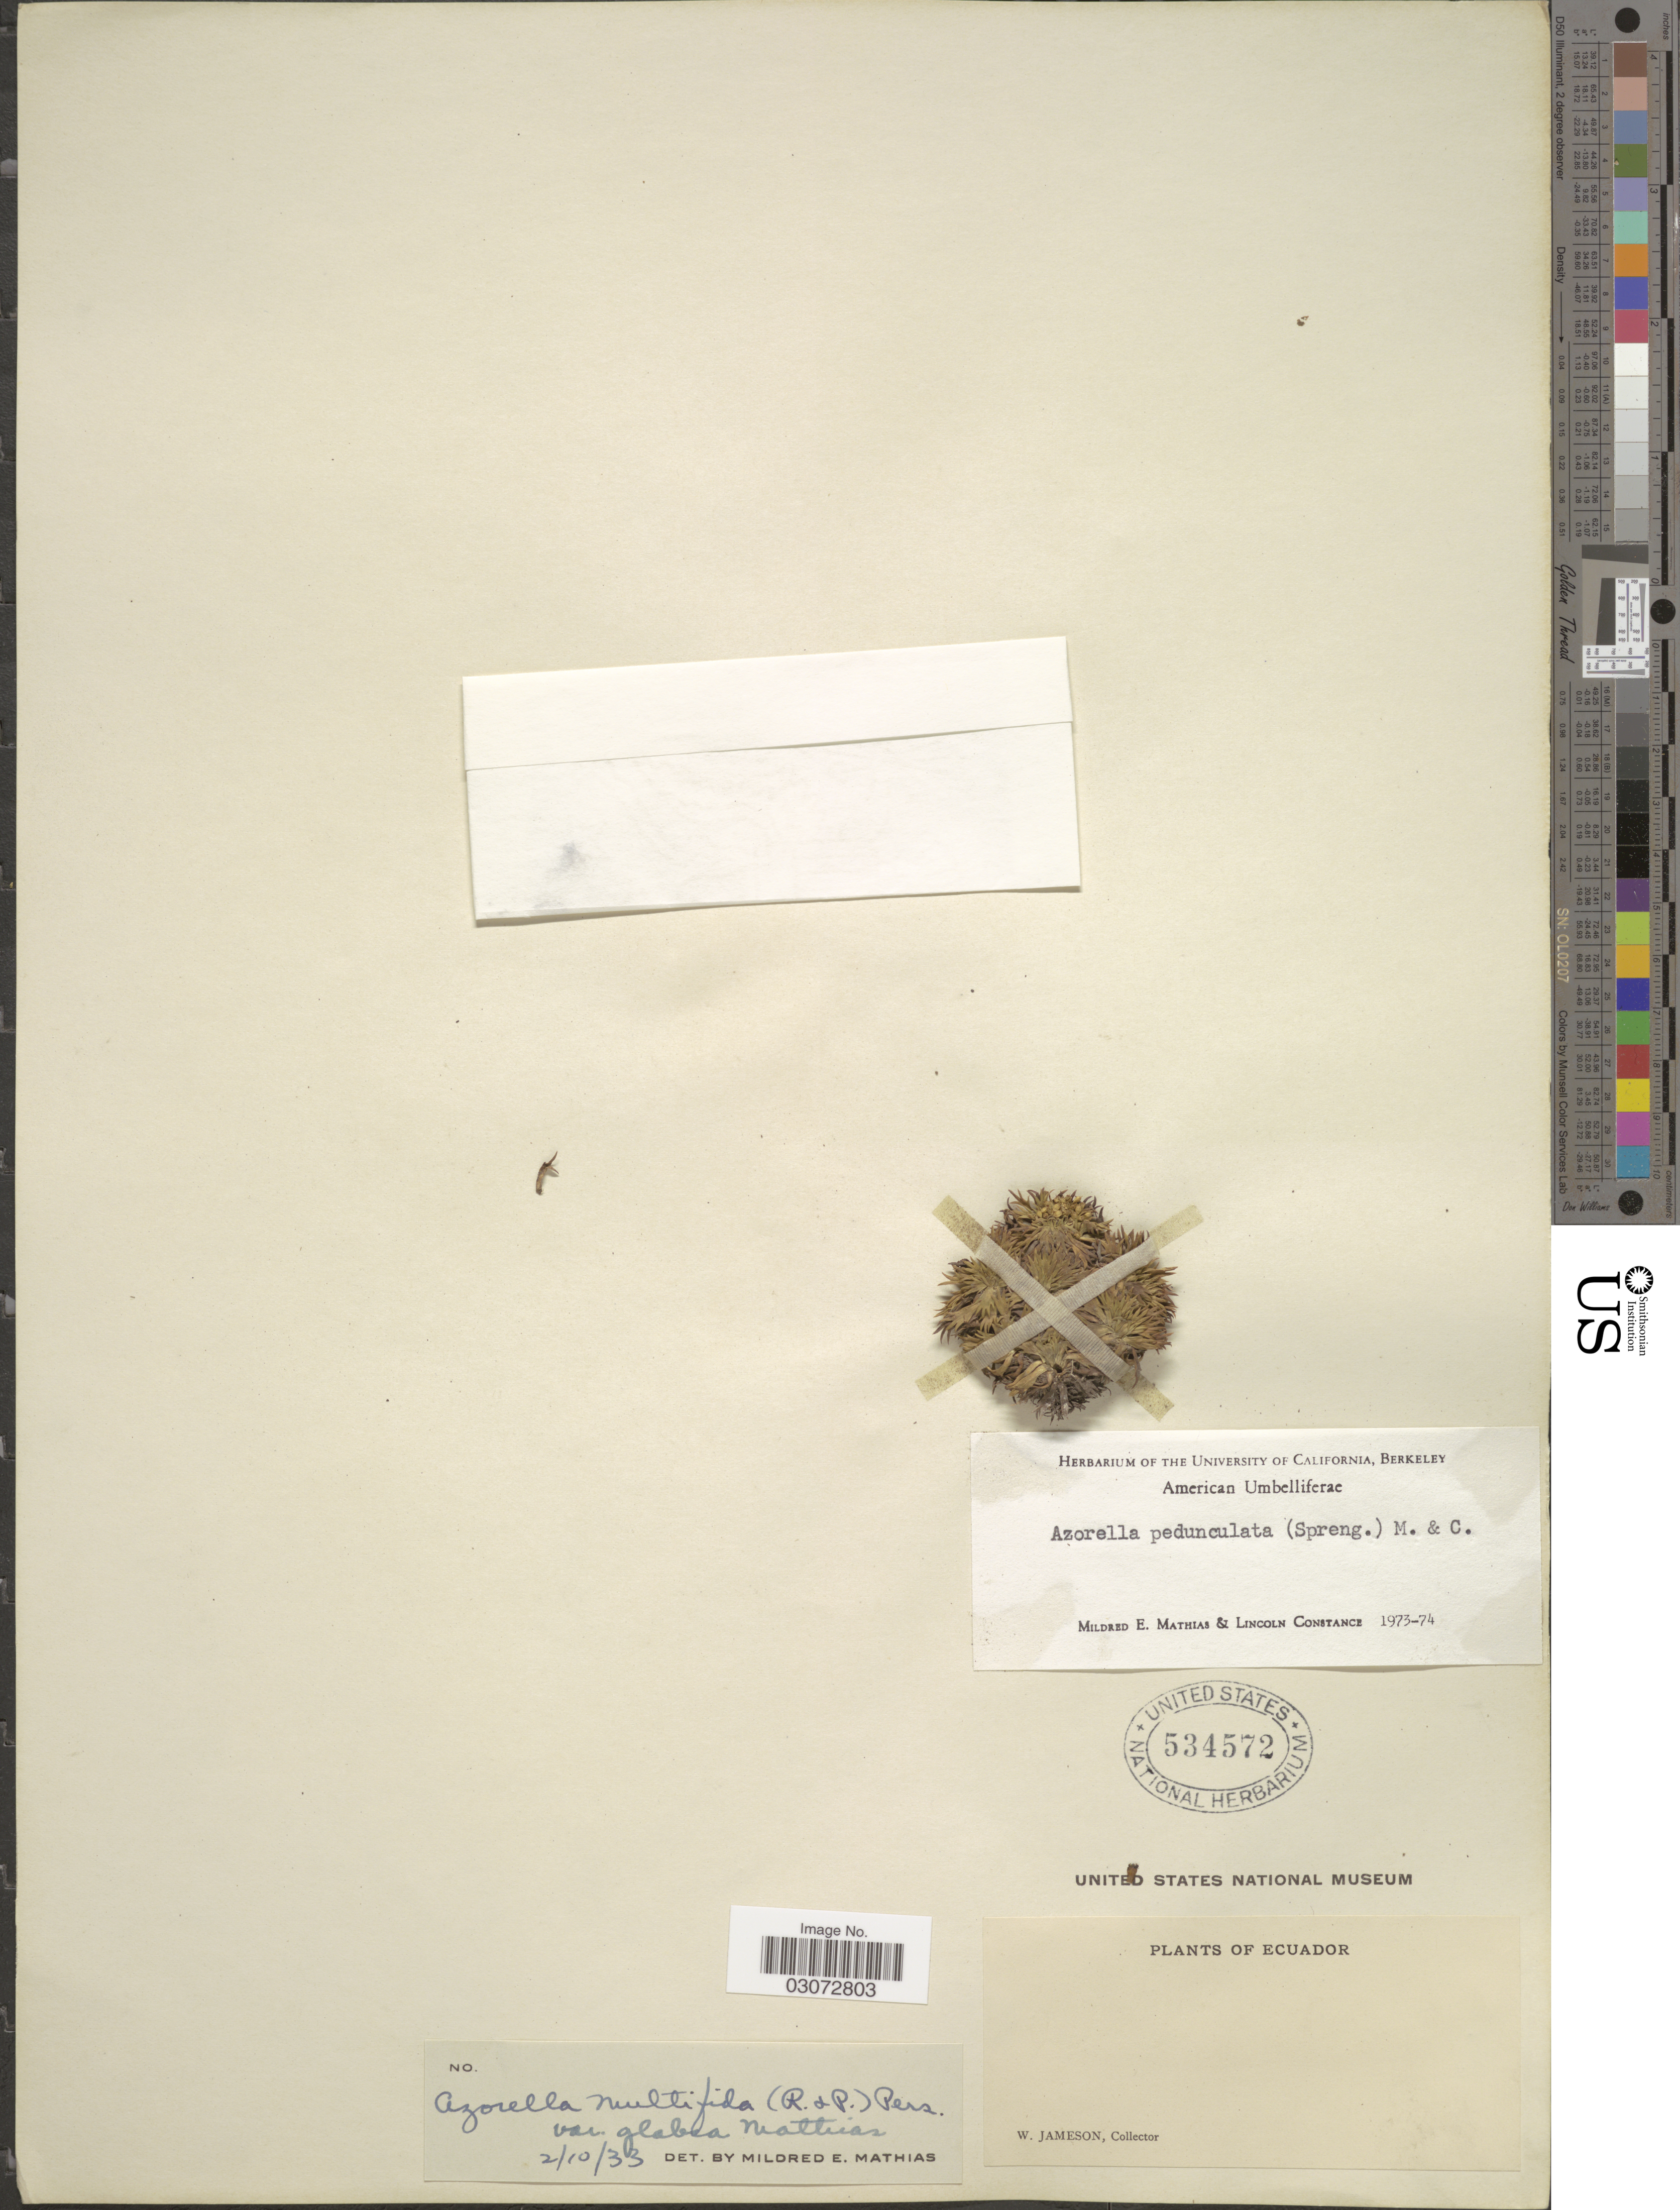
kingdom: Plantae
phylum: Tracheophyta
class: Magnoliopsida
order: Apiales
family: Apiaceae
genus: Azorella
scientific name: Azorella pedunculata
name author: (Spreng.) Mathias & Constance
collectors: W. Jameson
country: Ecuador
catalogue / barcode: US 534572